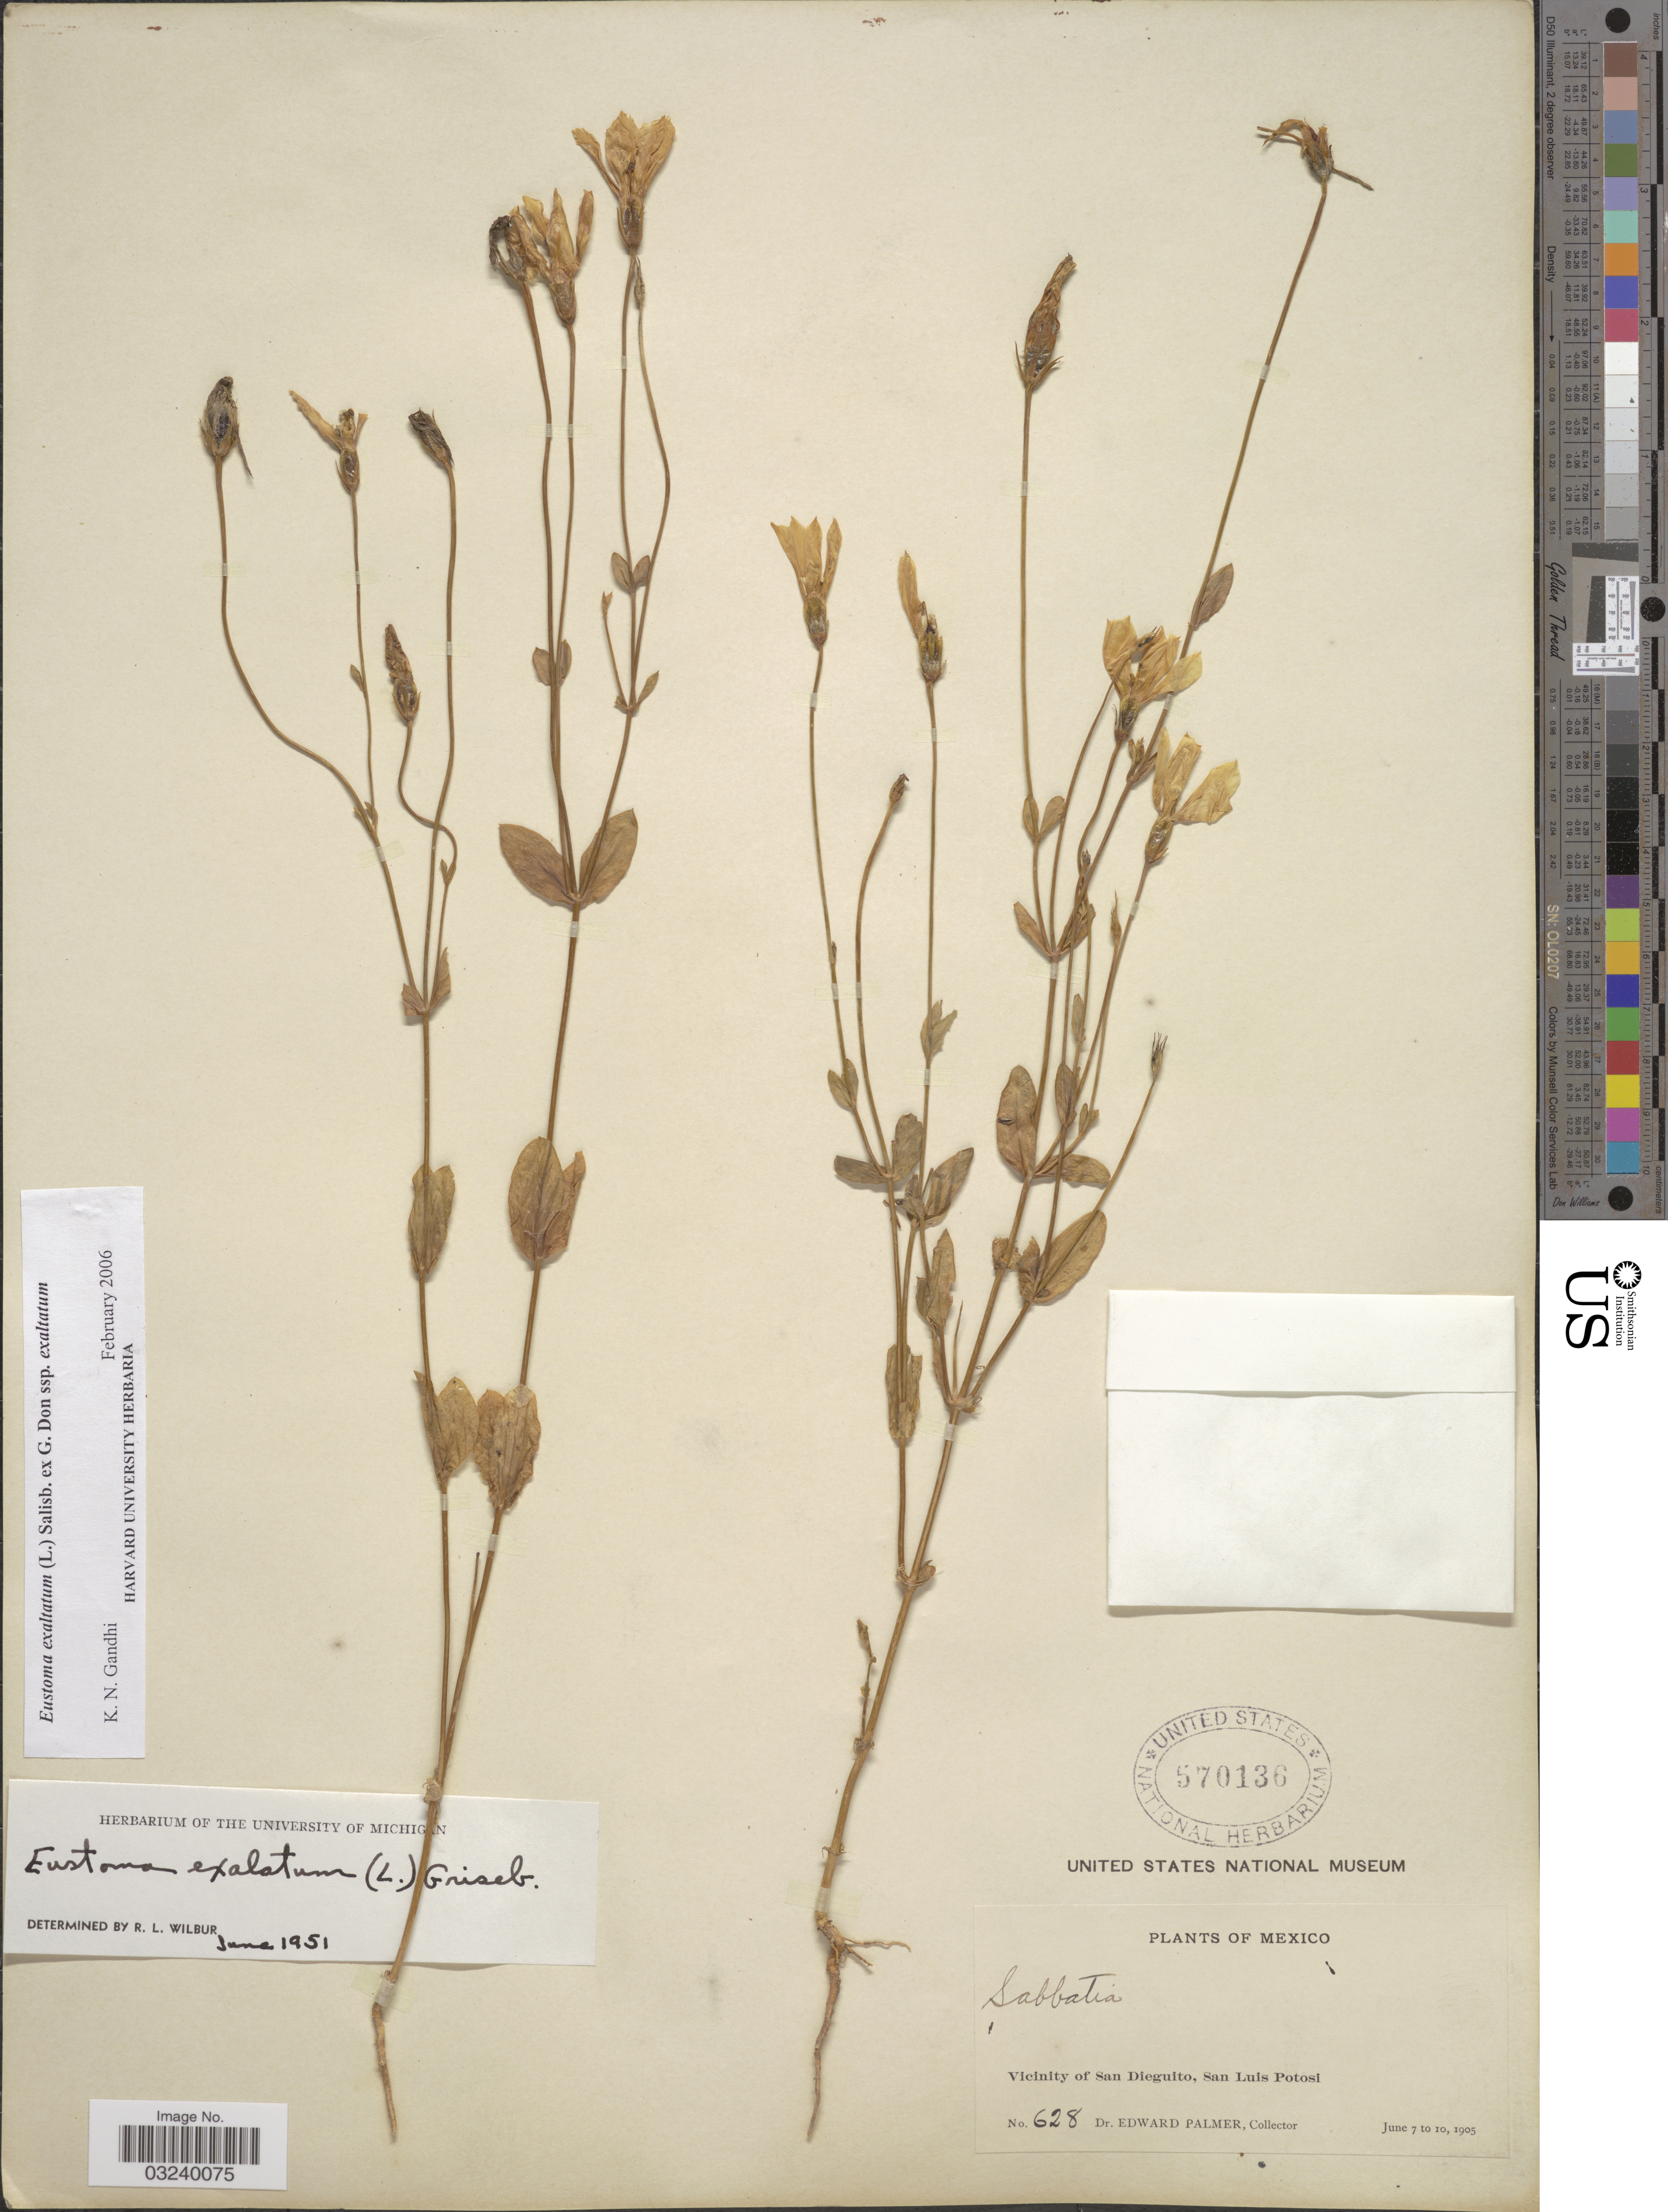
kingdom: Plantae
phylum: Tracheophyta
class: Magnoliopsida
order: Gentianales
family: Gentianaceae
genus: Eustoma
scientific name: Eustoma exaltatum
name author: (L.) Salisb. ex Don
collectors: E. Palmer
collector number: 628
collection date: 1905-06-07/1905-06-10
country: Mexico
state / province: San Luis Potosí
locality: Vicinity of San Dieguito, San Luis Potosi.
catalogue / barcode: US 570136